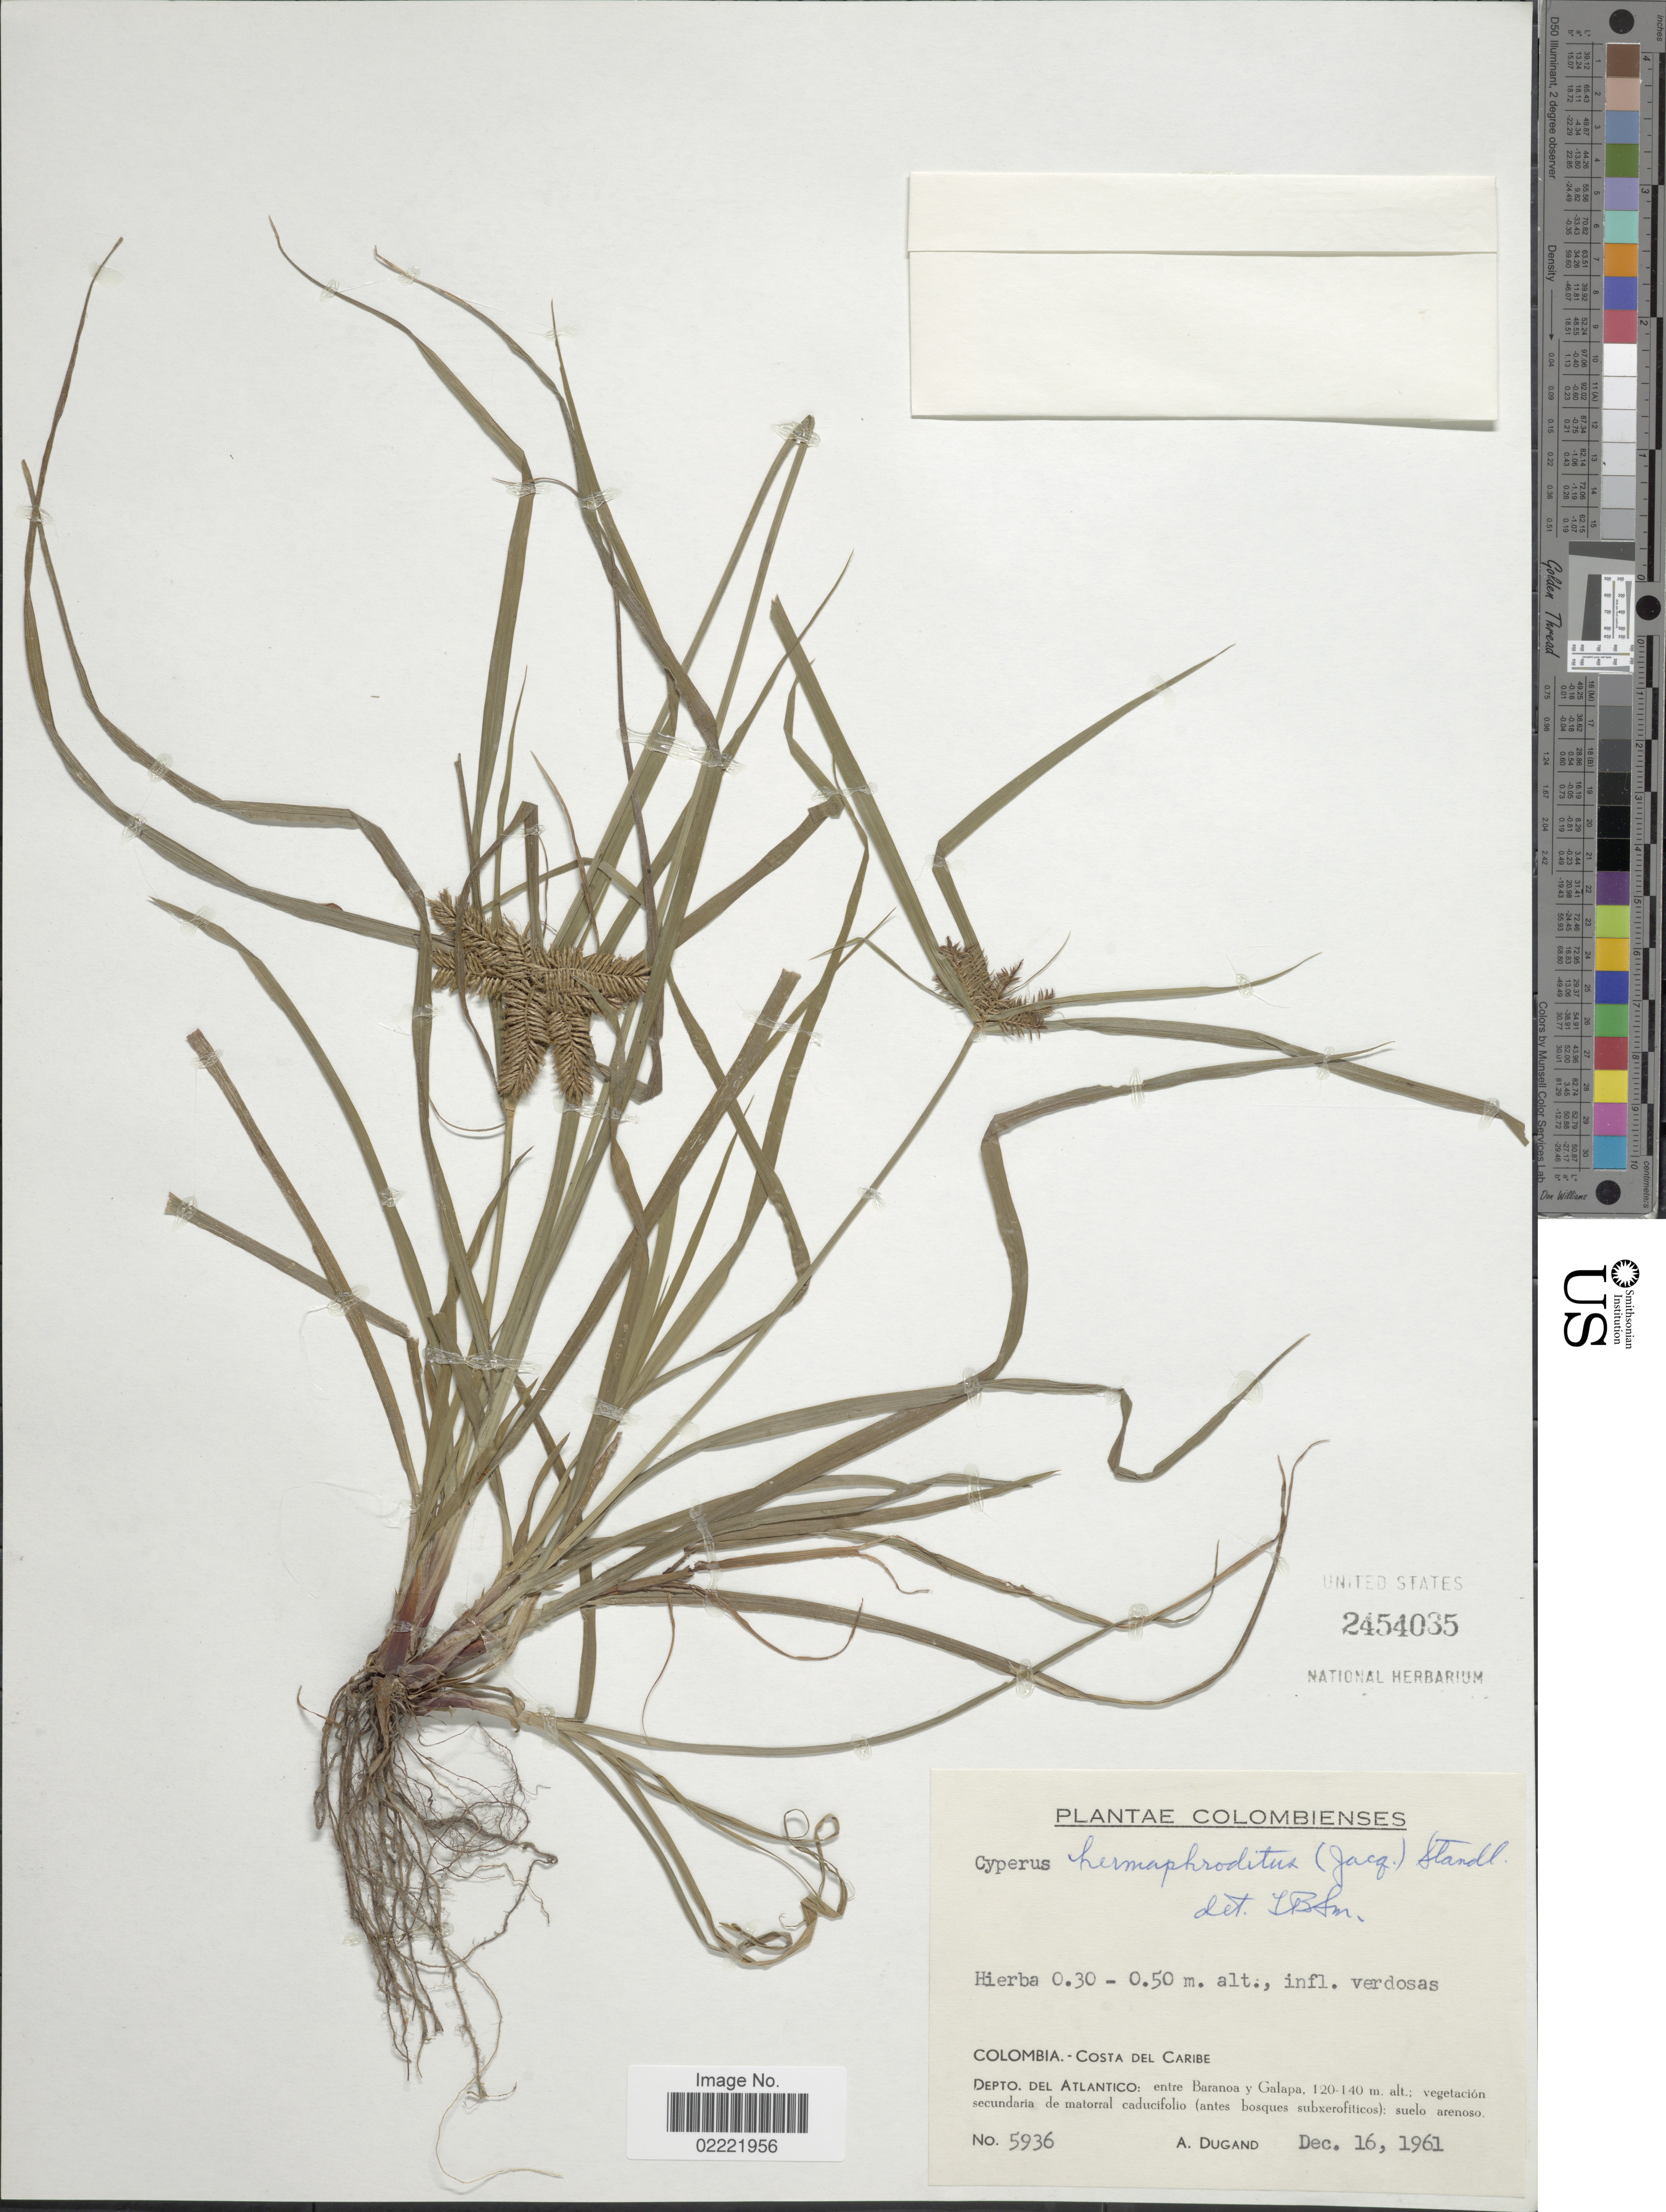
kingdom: Plantae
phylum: Tracheophyta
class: Liliopsida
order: Poales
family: Cyperaceae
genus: Cyperus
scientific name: Cyperus hermaphroditus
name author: (Jacq.) Standl.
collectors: A. Dugand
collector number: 5936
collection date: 1961-12-16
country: Colombia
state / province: Atlántico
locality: Costa del caribe, entre Baranoa y Galapa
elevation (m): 120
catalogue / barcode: US 2454035